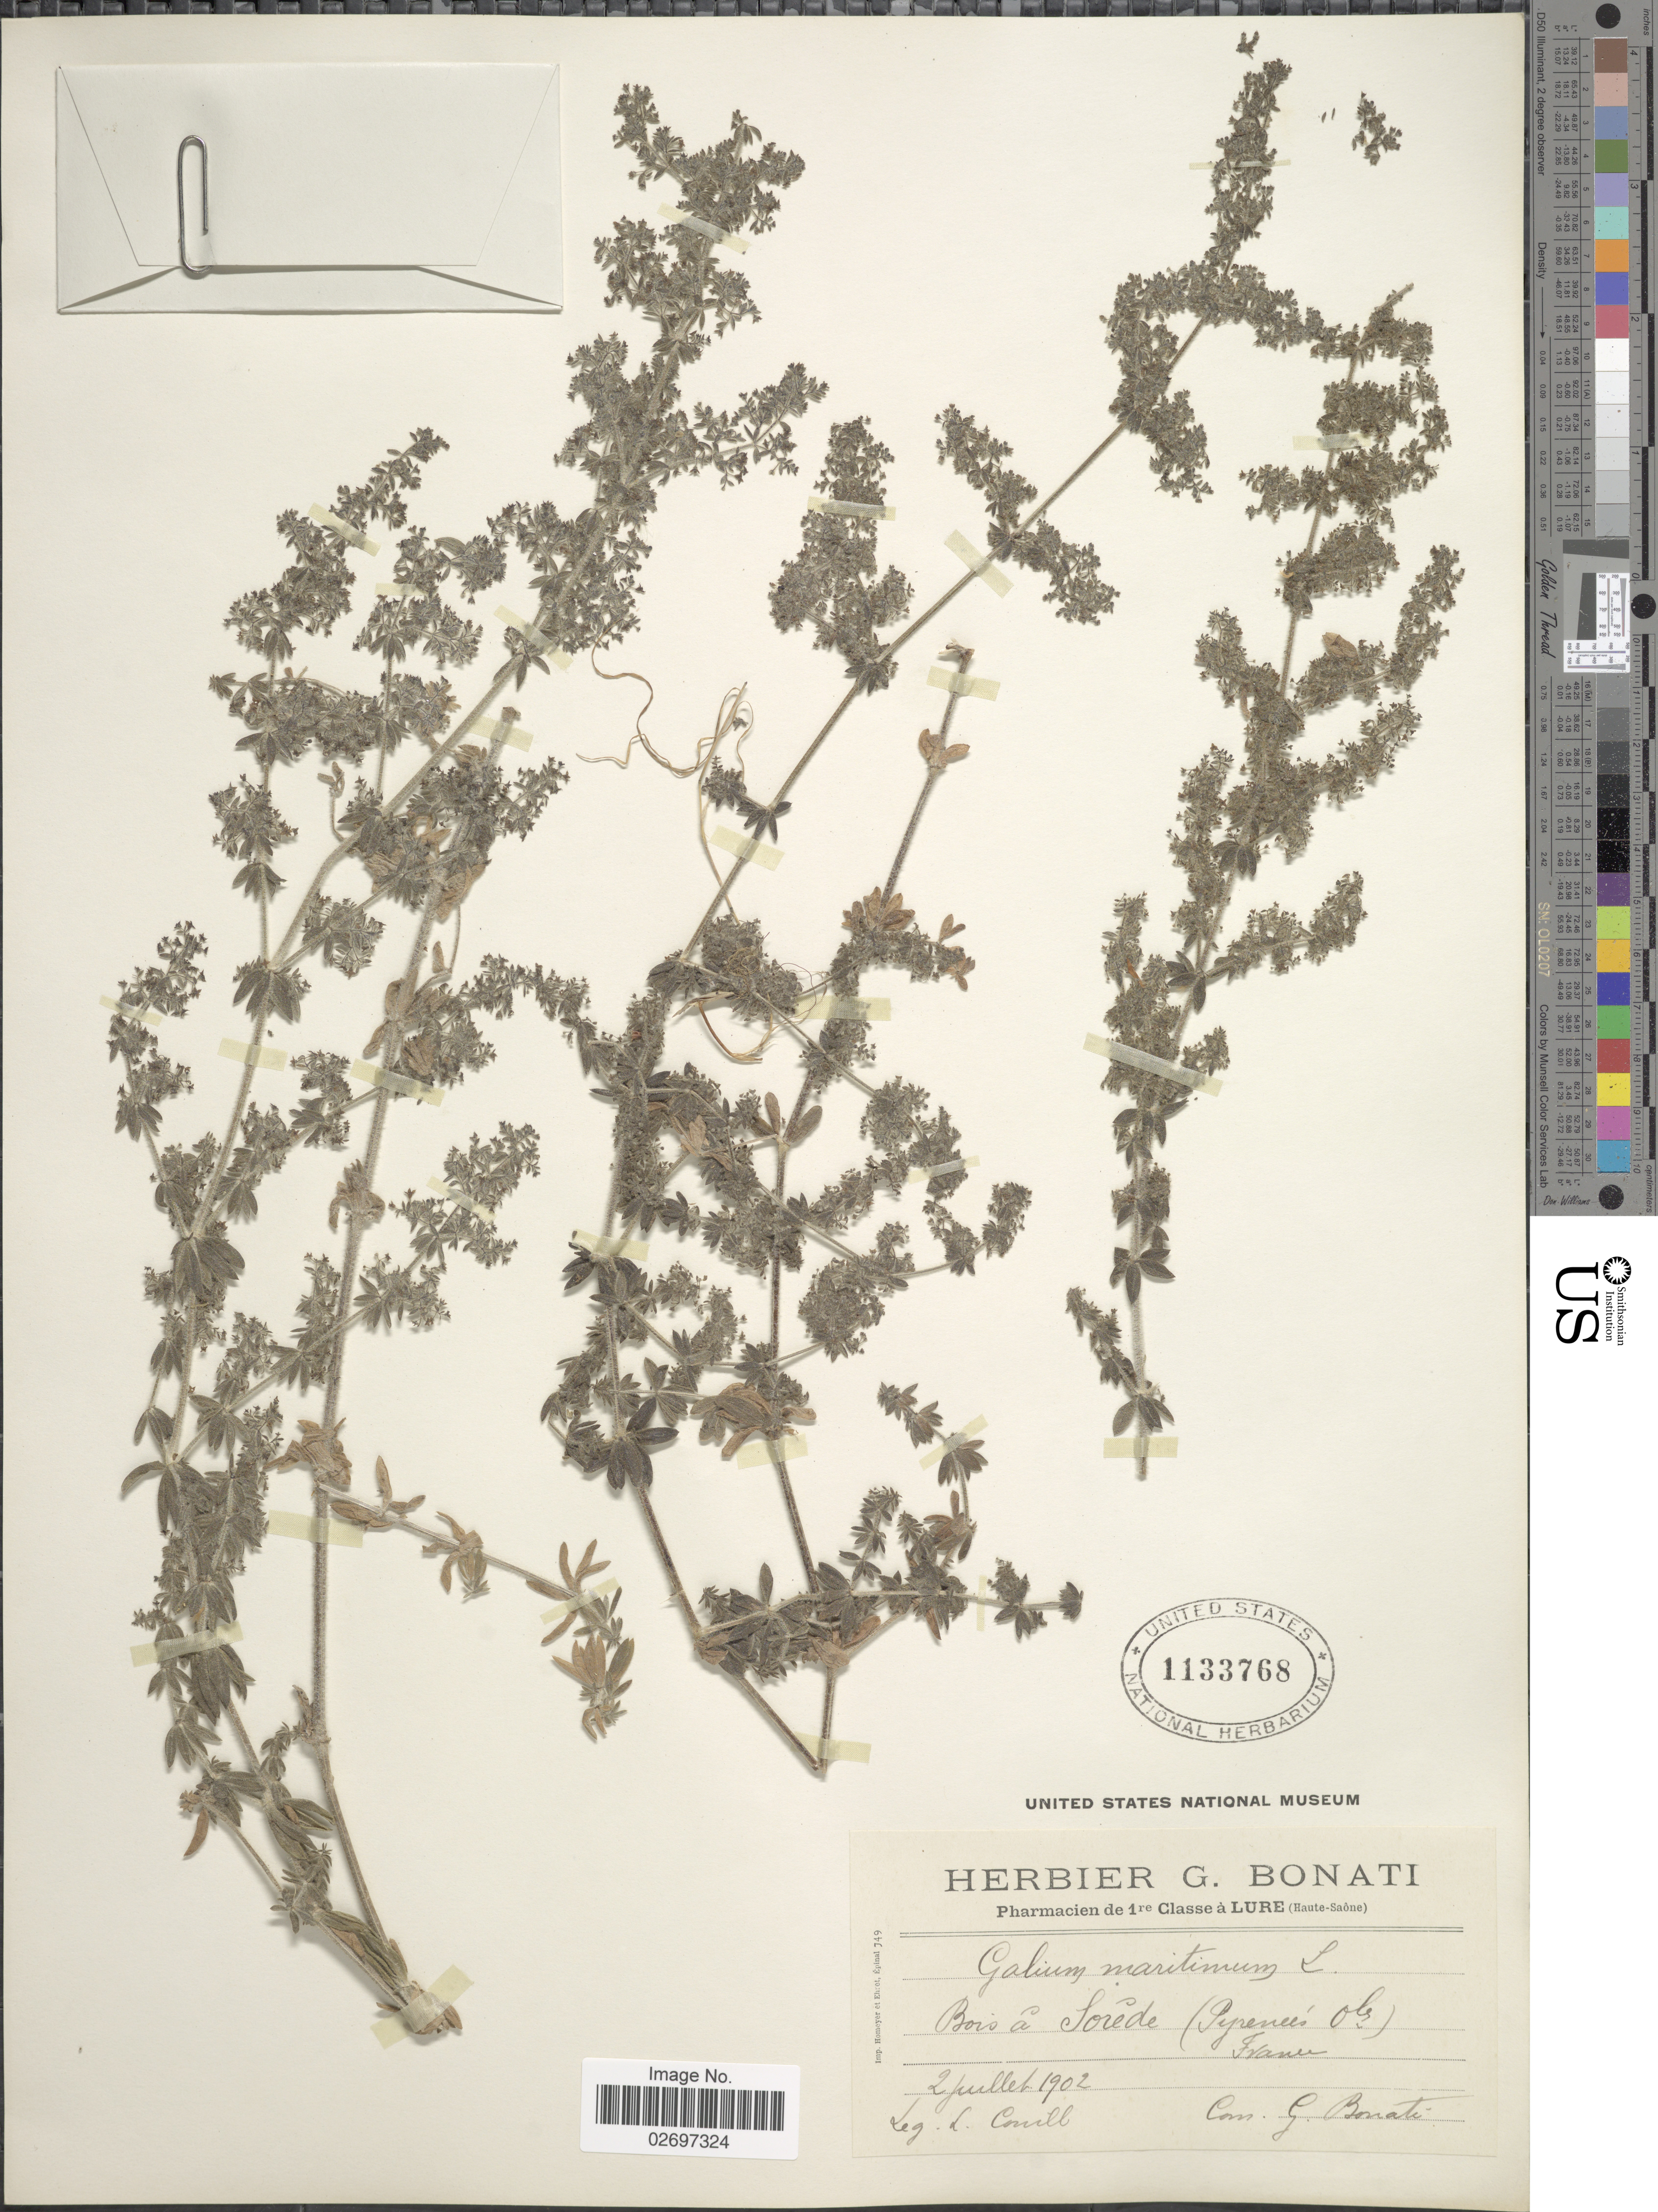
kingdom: Plantae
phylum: Tracheophyta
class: Magnoliopsida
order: Gentianales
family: Rubiaceae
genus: Galium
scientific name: Galium maritimum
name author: L.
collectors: Conill, L.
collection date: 1902-07-02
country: France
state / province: Occitanie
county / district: Pyrénées-Orientales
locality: Bois a Sorede (Pyrenees Obs)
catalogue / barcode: US 1133768